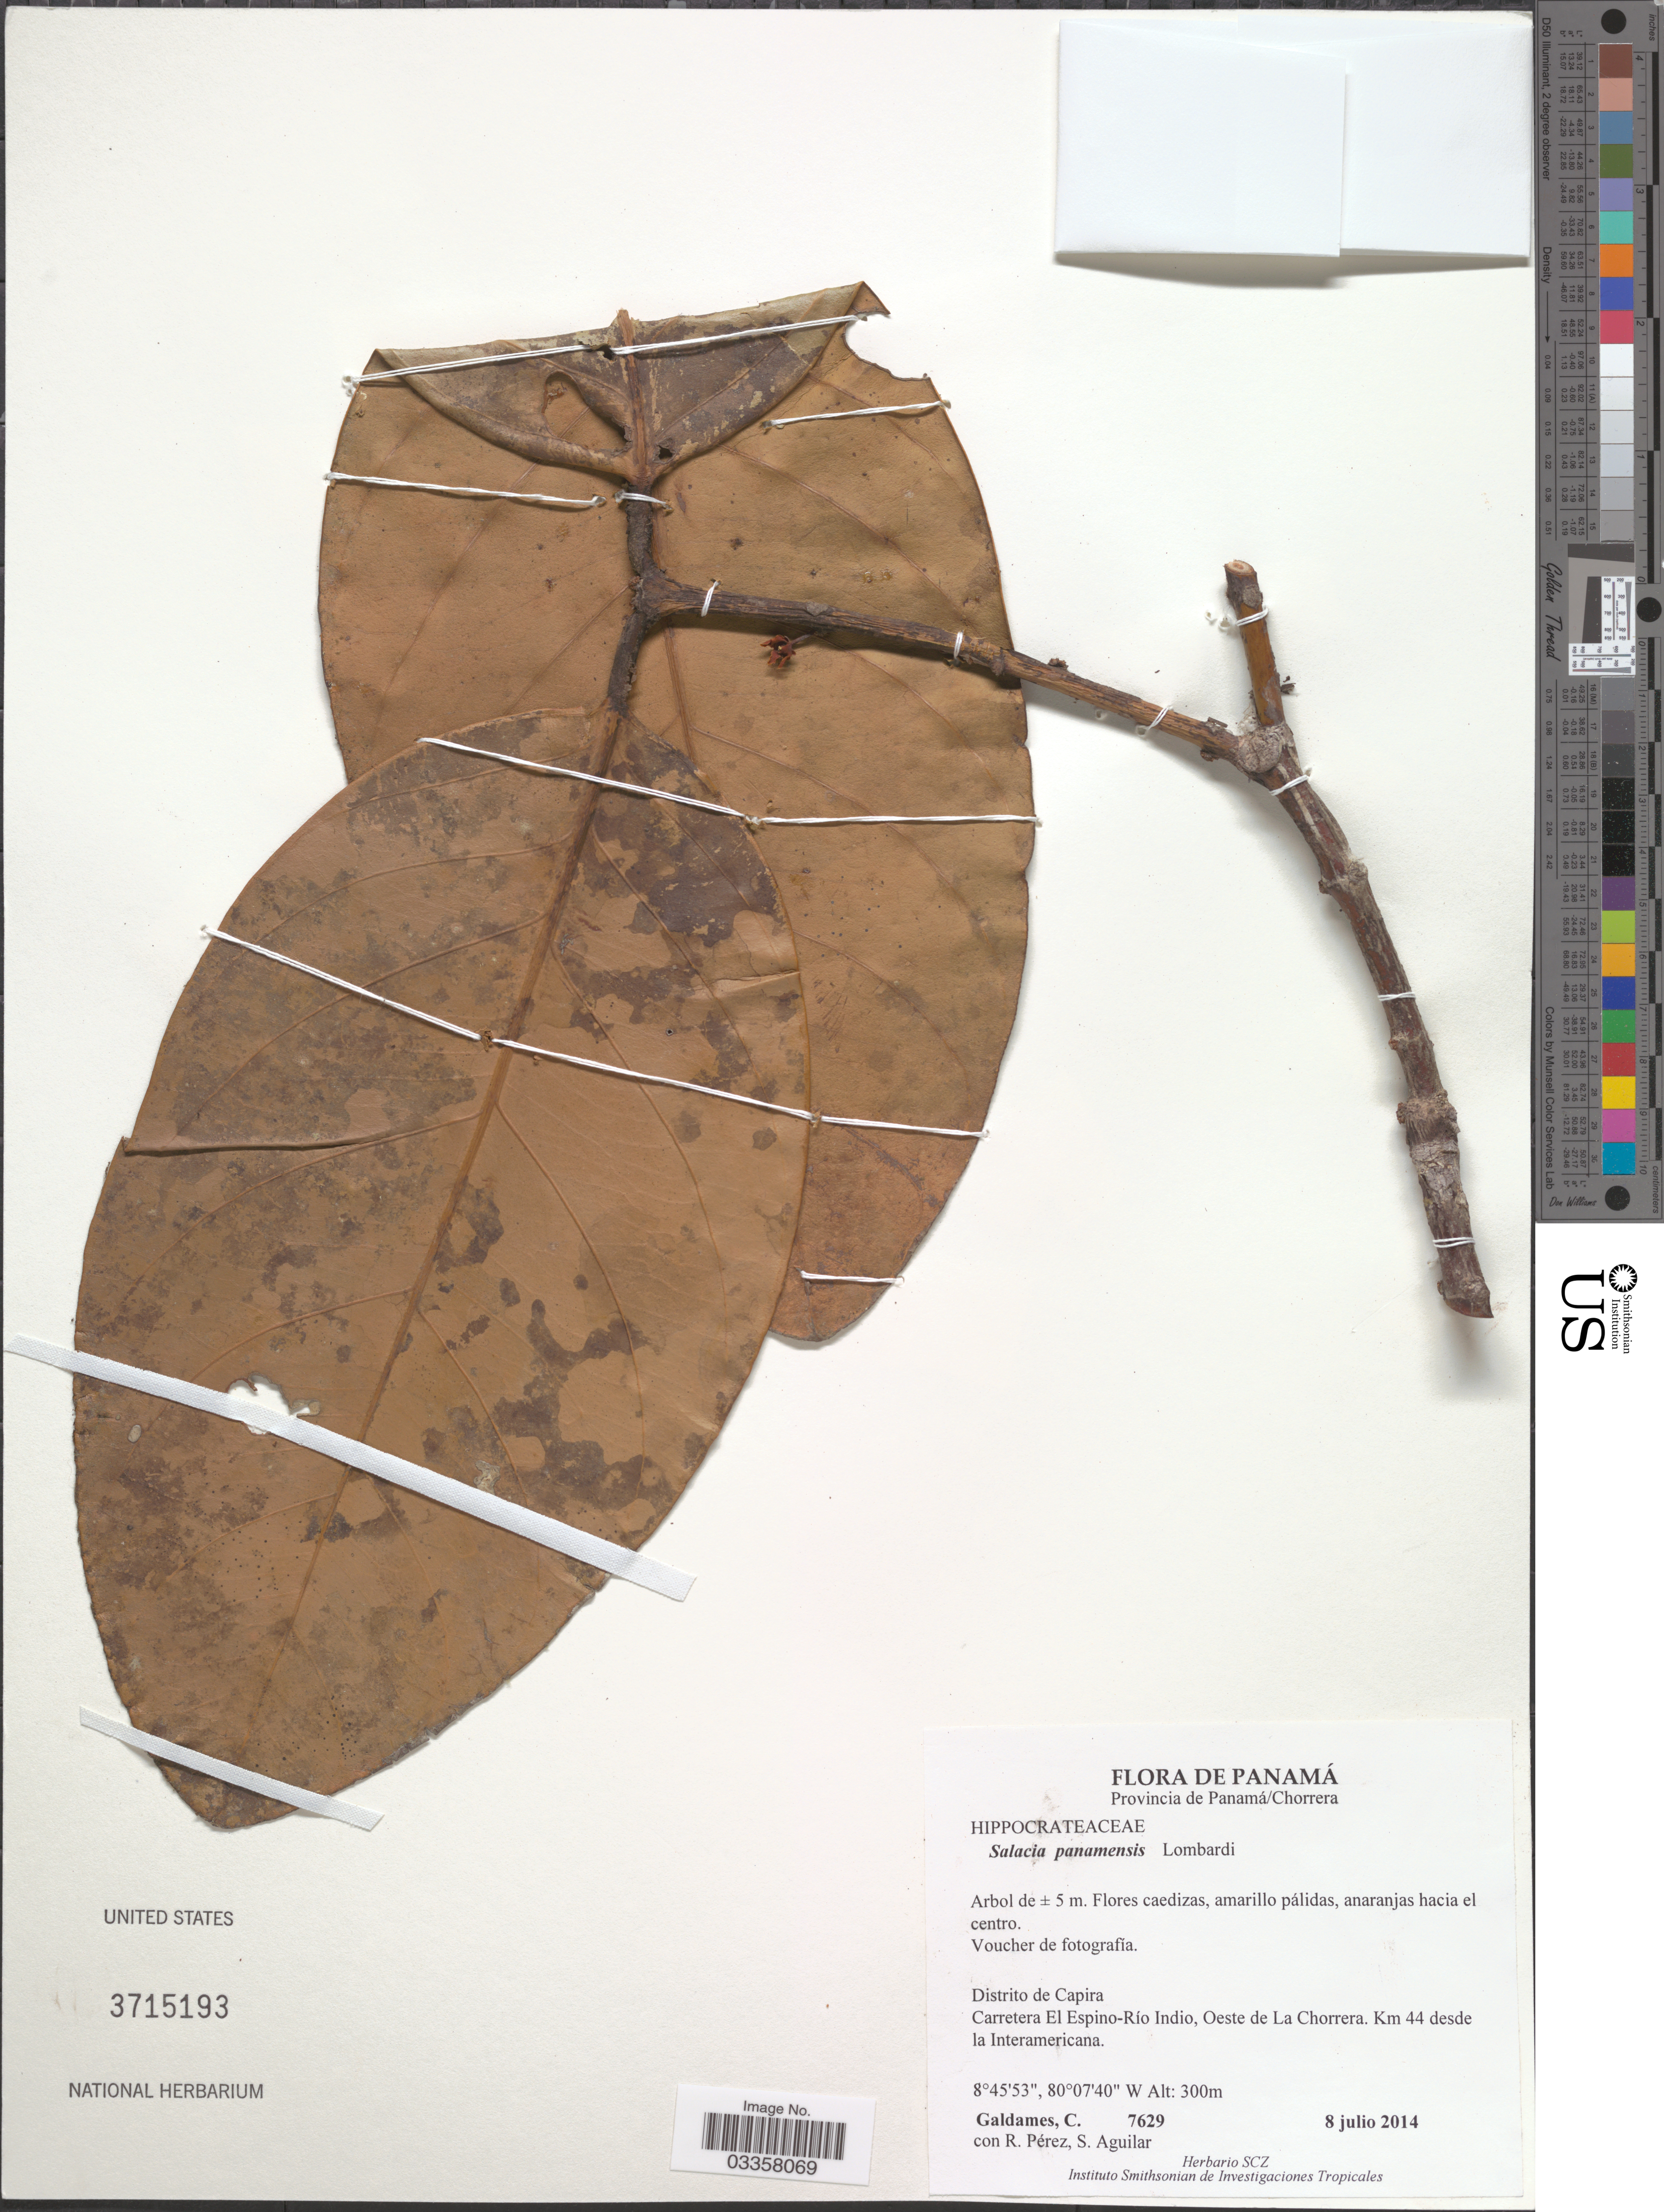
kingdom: Plantae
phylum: Tracheophyta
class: Magnoliopsida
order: Celastrales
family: Celastraceae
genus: Salacia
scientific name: Salacia panamensis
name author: Lombardi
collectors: C. Galdames, R. Perez & S. Aguilar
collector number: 7629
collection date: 2014-07-08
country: Panama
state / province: Panamá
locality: Chorrera, Distrito de Capira, Carretera El Espino-Río Indo, Oeste de La Chorrera. Km 44 desde la Interamericana.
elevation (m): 300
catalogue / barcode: US 3715193